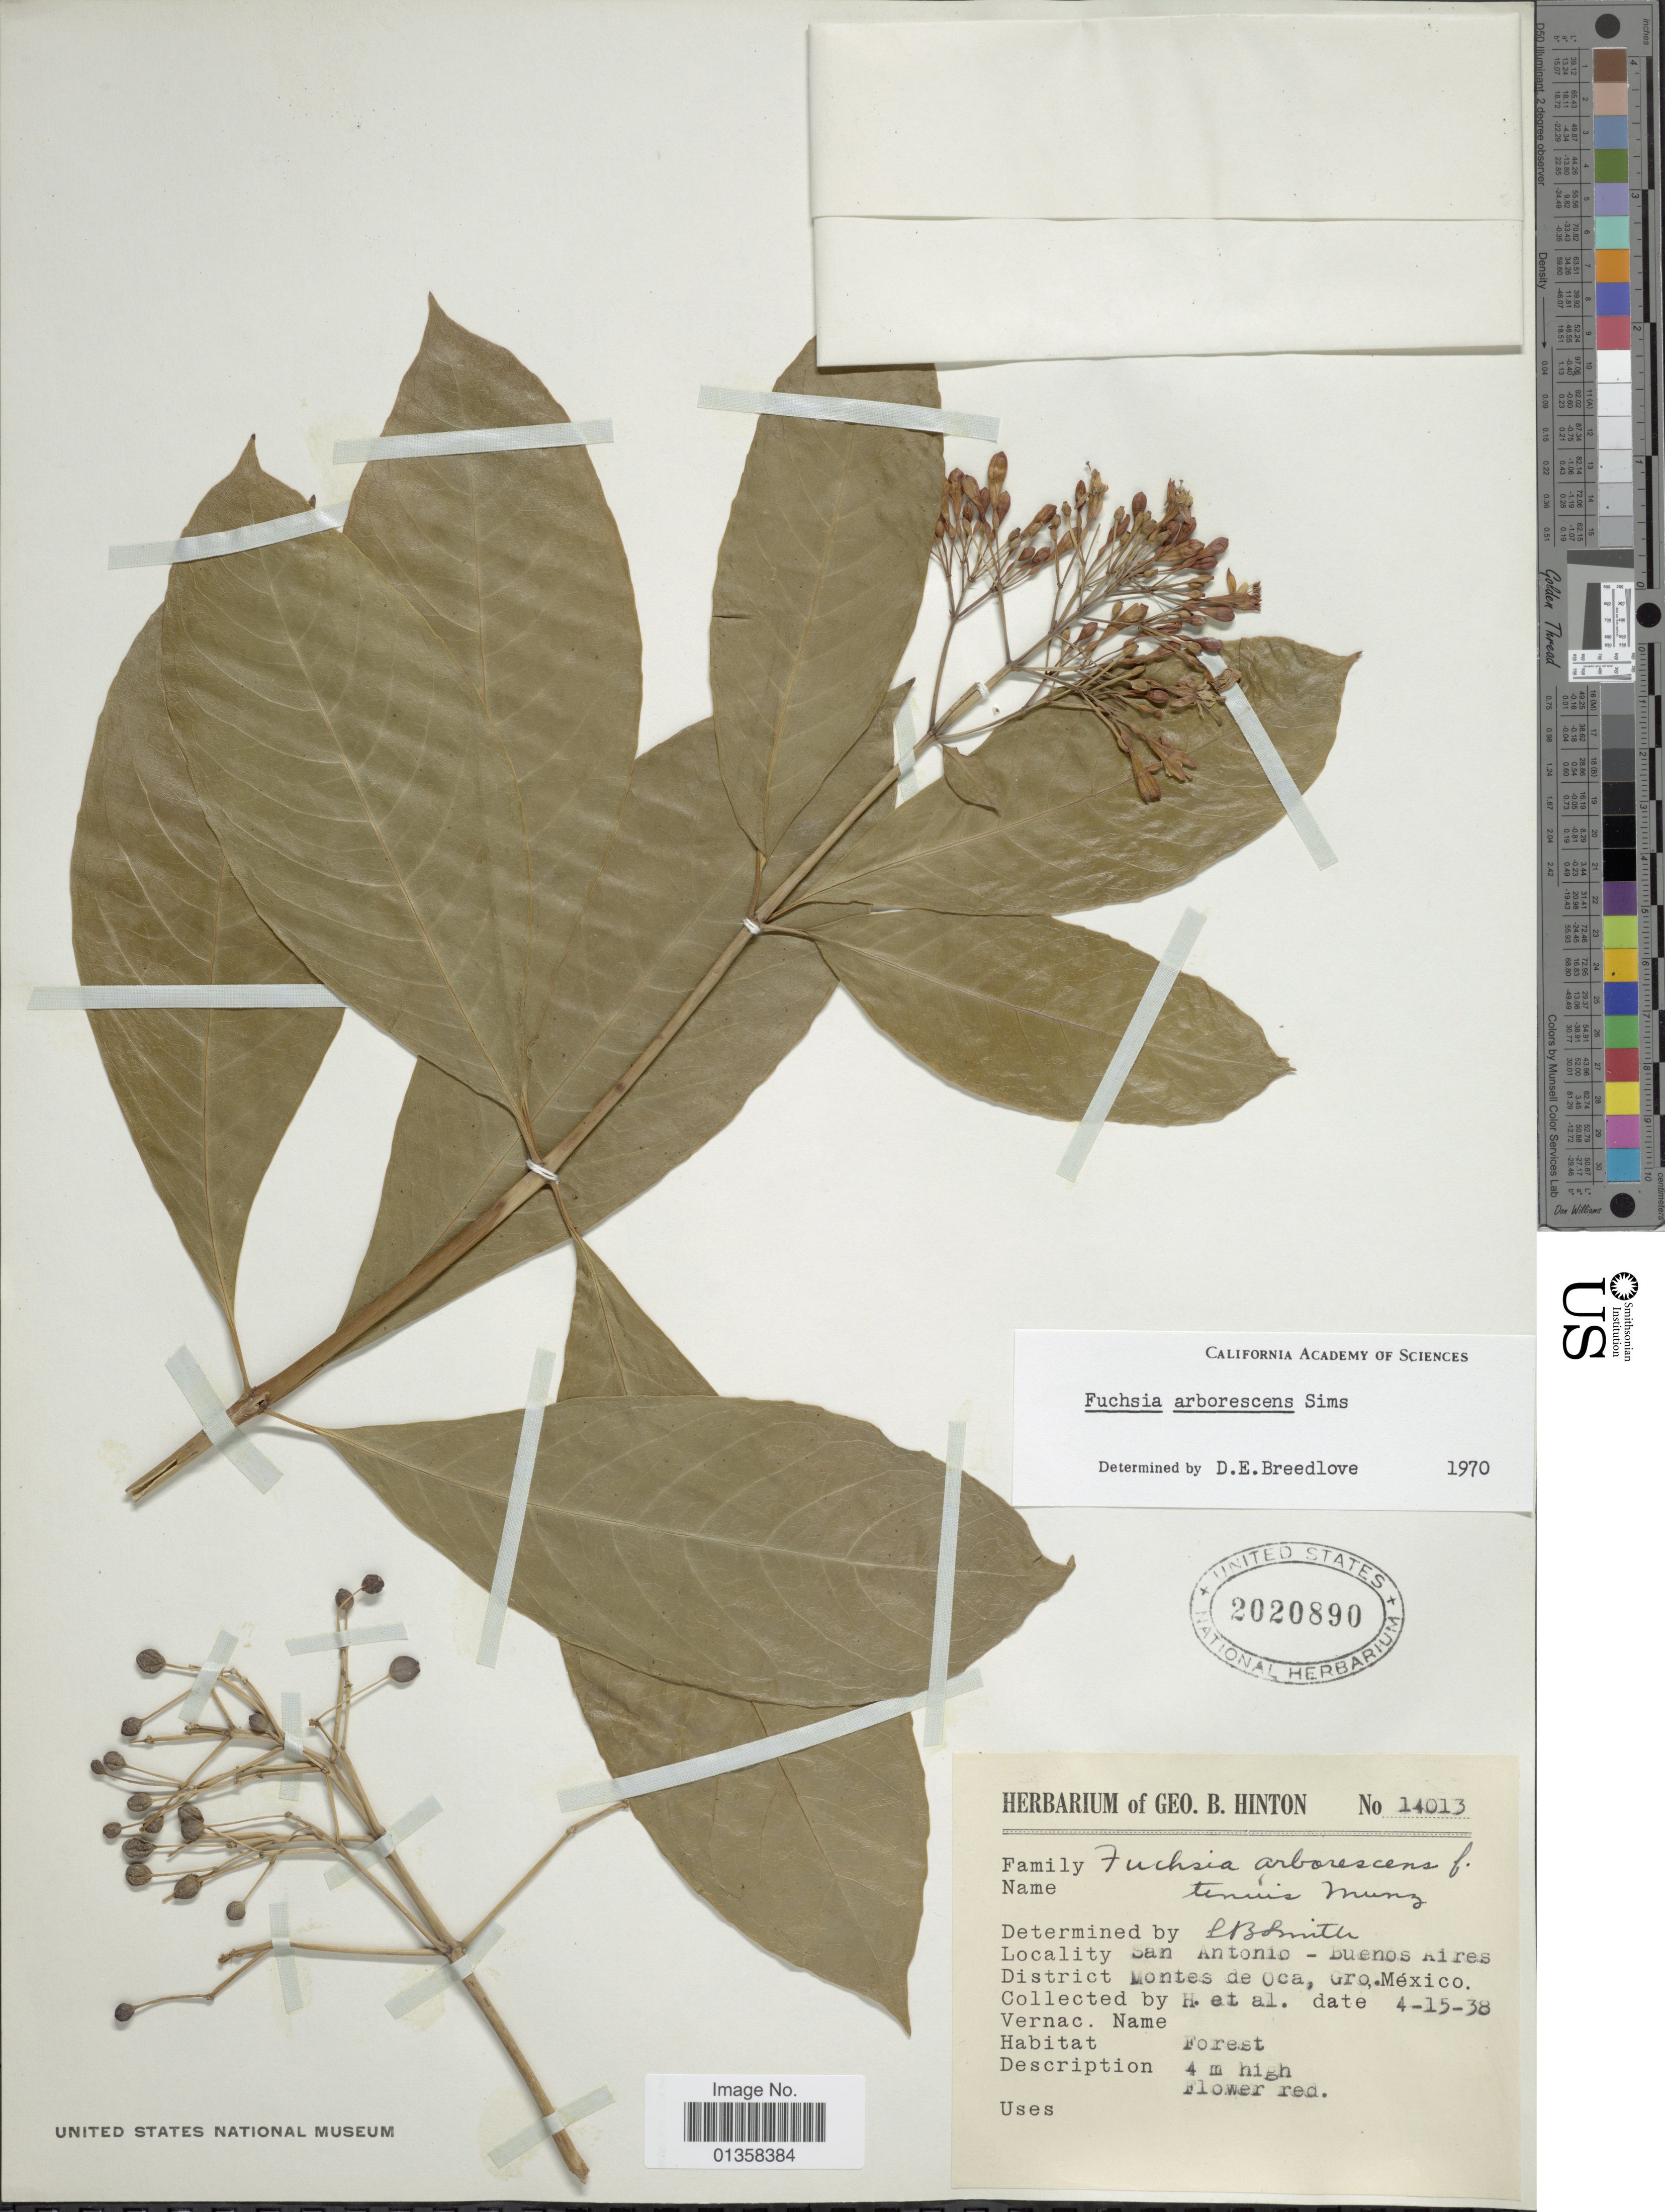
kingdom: Plantae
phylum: Tracheophyta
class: Magnoliopsida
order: Myrtales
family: Onagraceae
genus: Fuchsia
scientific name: Fuchsia arborescens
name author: Sims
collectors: G. B. Hinton & et al.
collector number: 14013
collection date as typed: Transcribed d/m/y: 15/4/38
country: Mexico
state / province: Guerrero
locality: San Antonio - Buenos Aires, District Montes de Oca, Gro.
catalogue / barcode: US 2020890